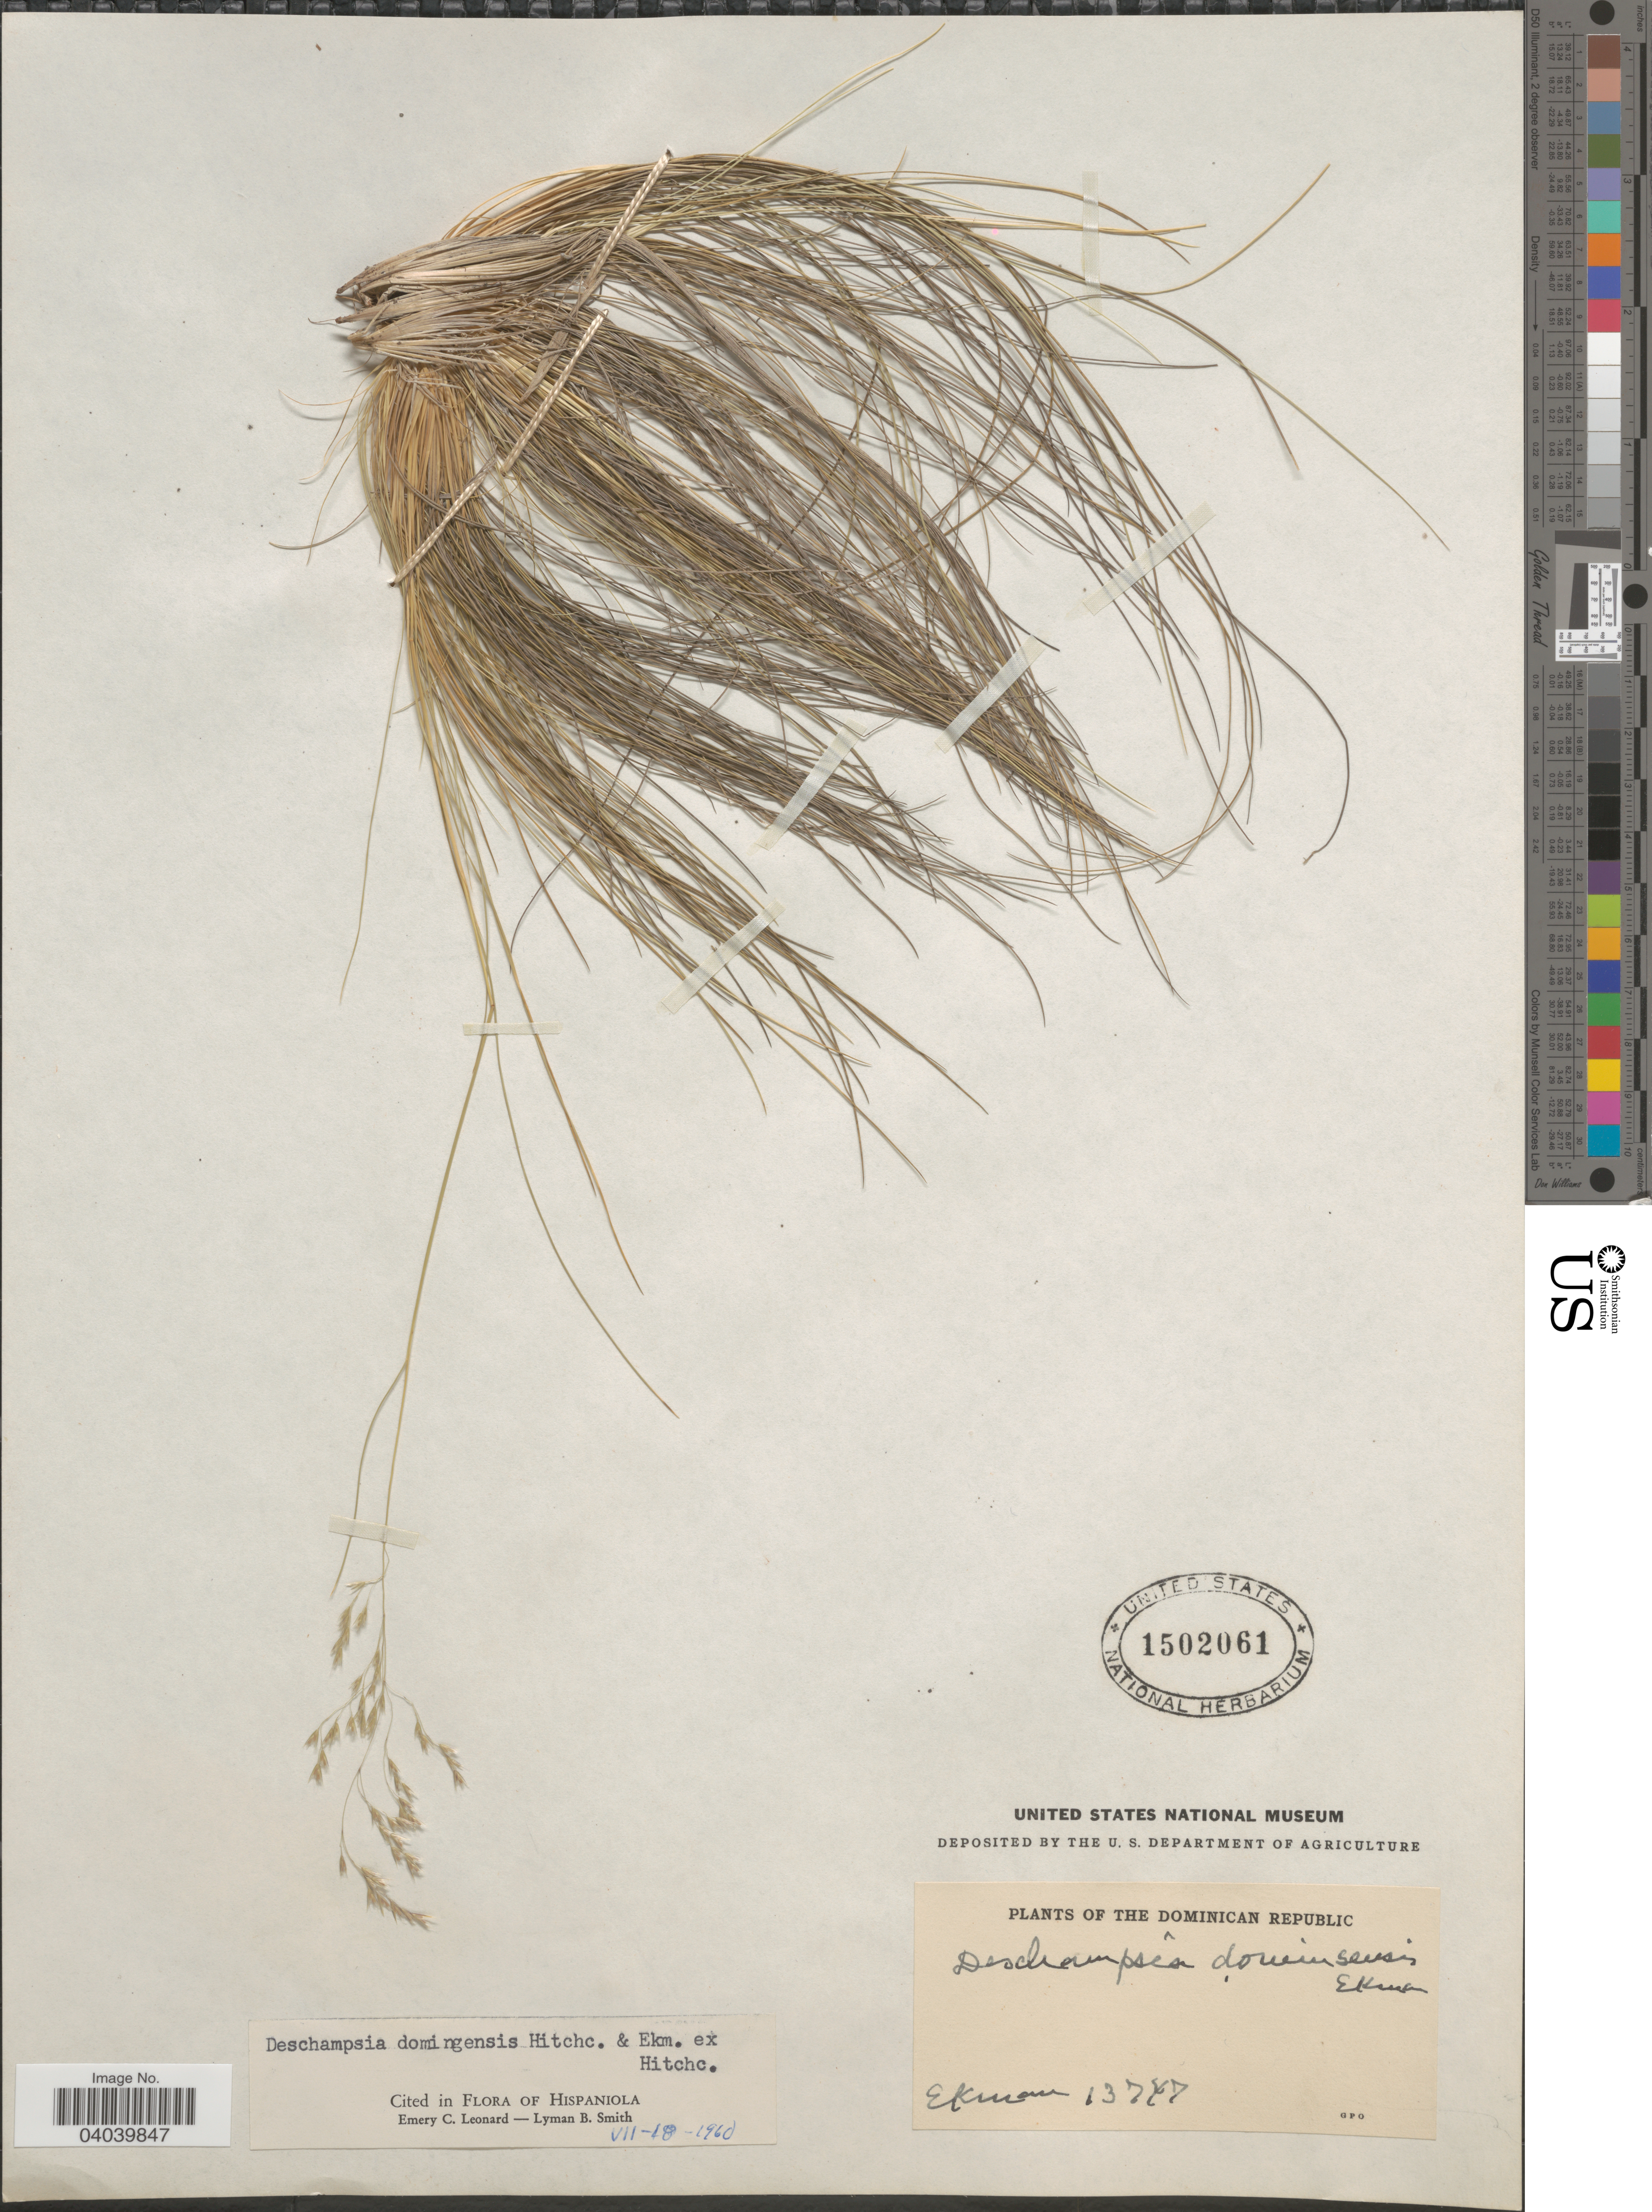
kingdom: Plantae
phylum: Tracheophyta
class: Liliopsida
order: Poales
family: Poaceae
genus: Deschampsia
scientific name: Deschampsia domingensis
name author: Hitchc. & Ekman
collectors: -. Ekman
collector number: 13747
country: Dominican Republic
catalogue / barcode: US 1502061